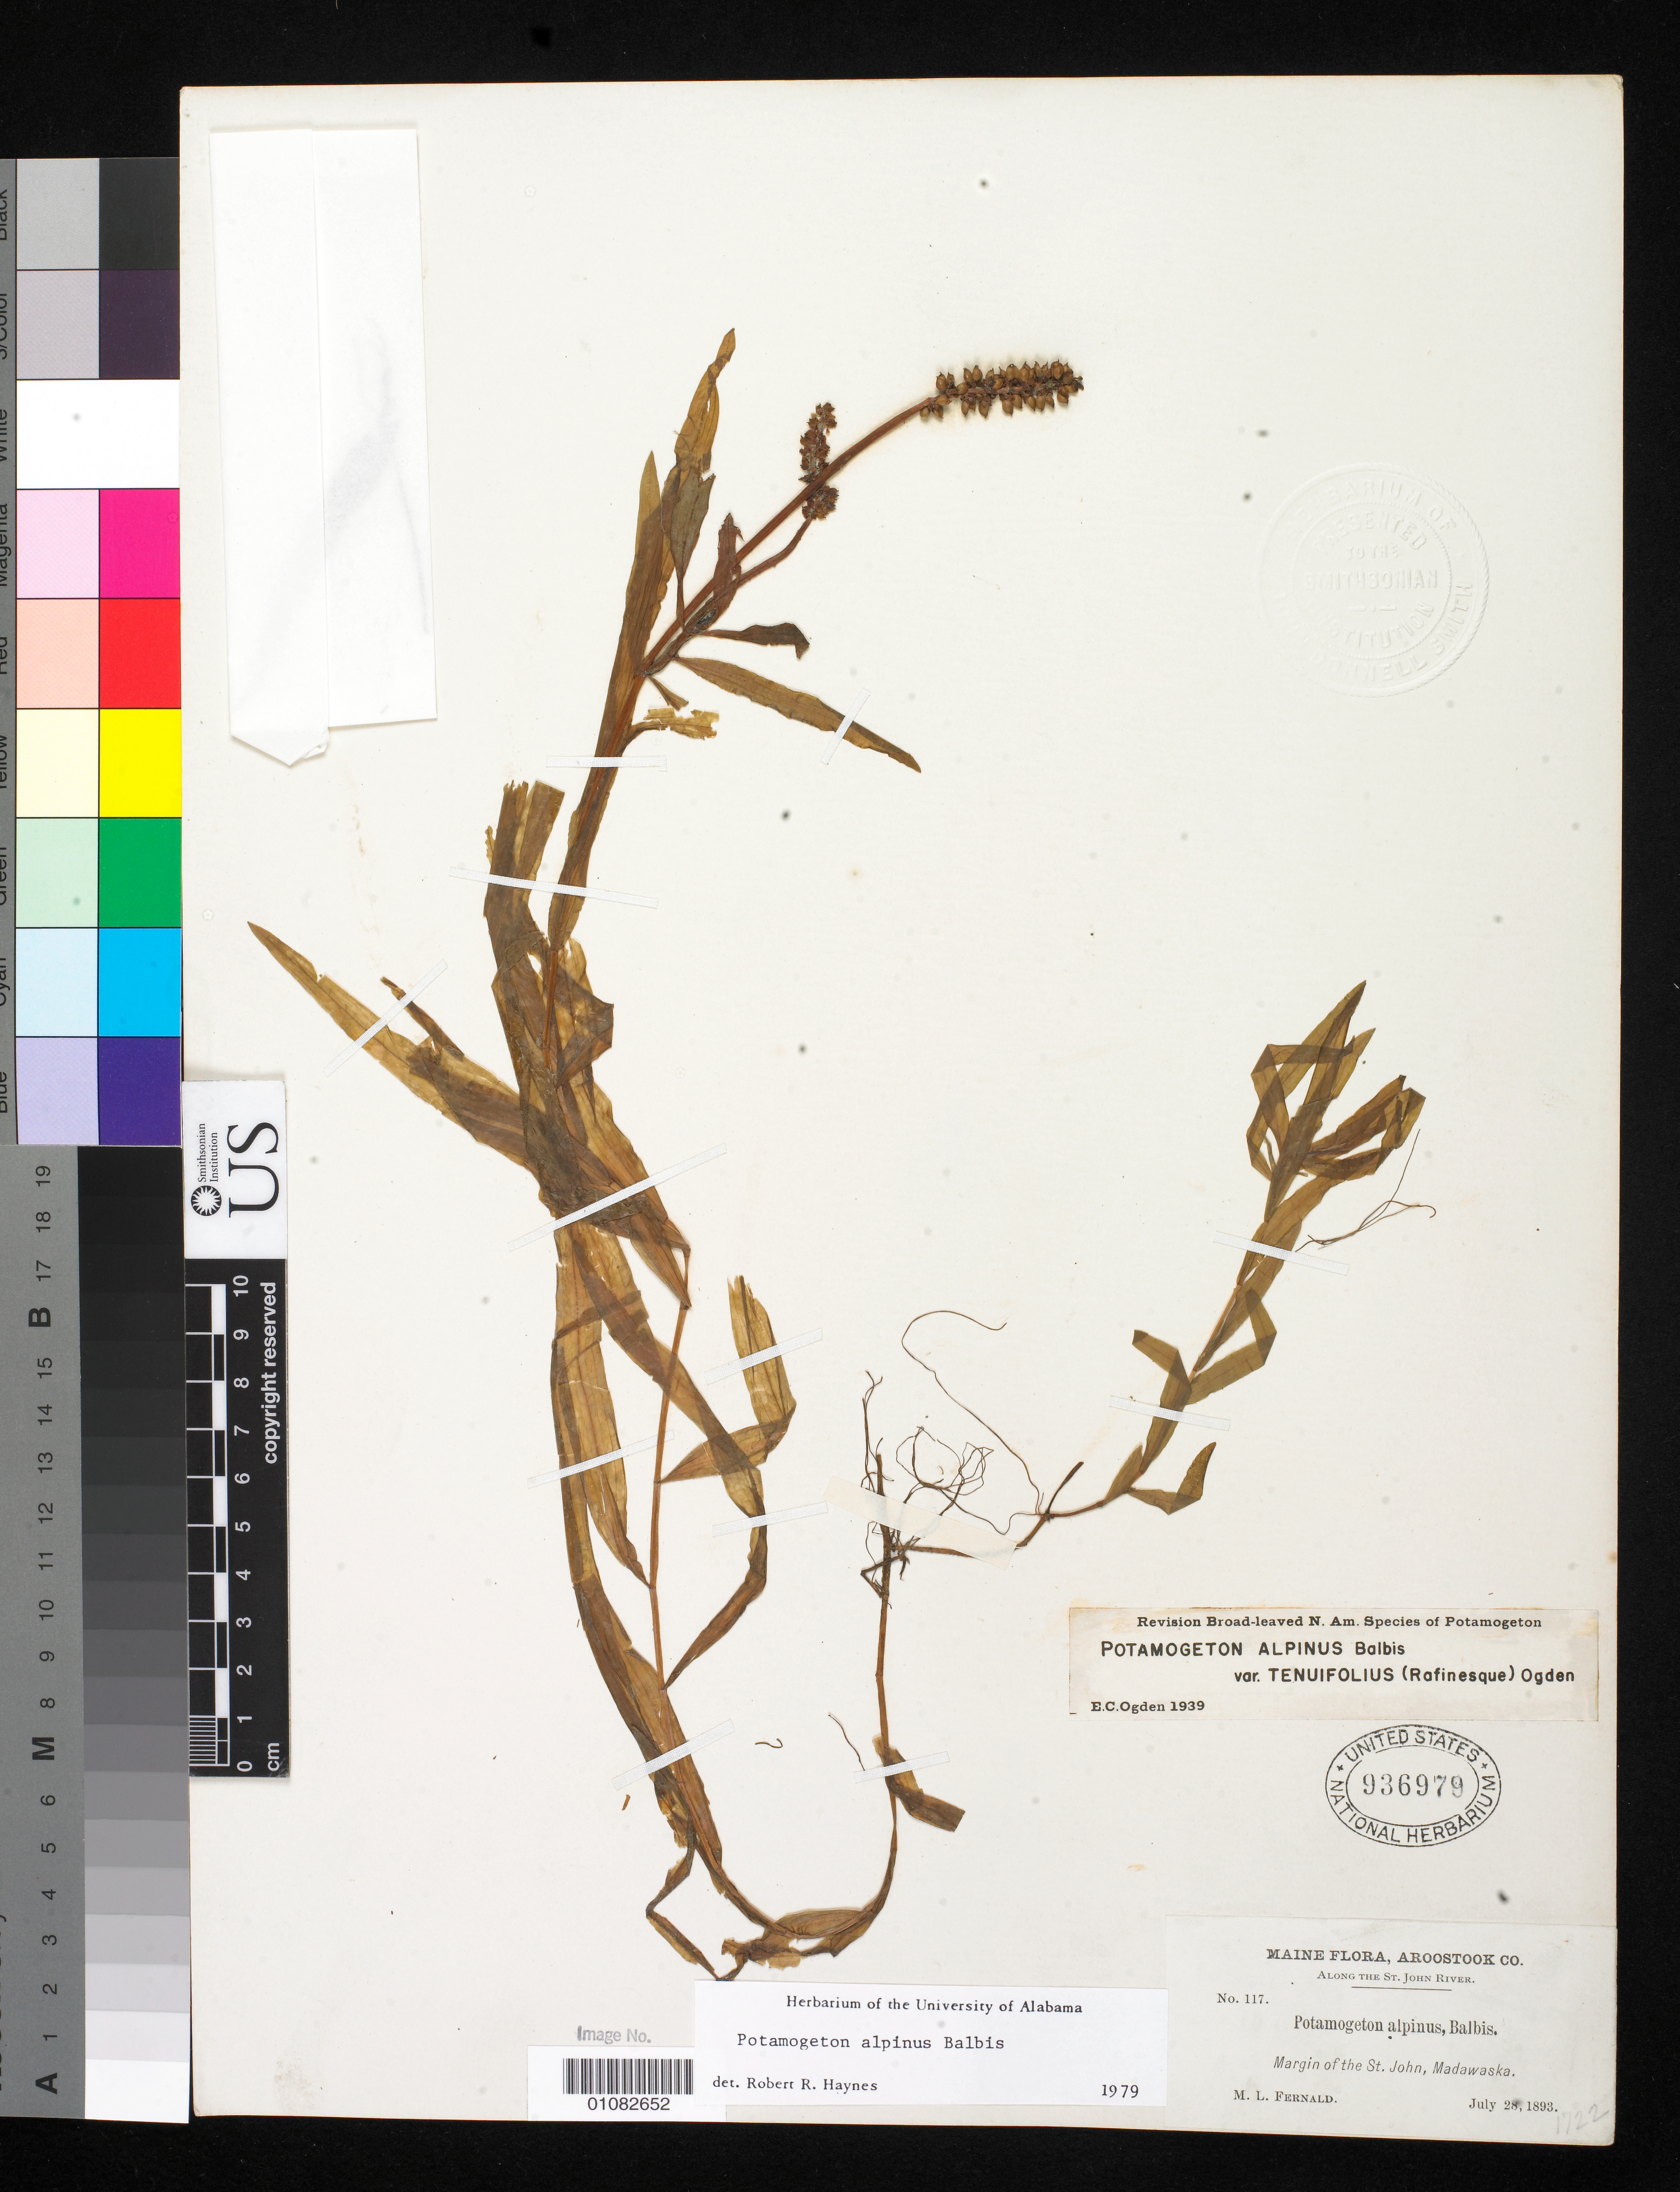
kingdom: Plantae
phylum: Tracheophyta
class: Liliopsida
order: Alismatales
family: Potamogetonaceae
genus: Potamogeton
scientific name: Potamogeton alpinus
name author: Balb.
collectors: M. L. Fernald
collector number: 117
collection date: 1893-07-28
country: United States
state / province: Maine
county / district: Aroostook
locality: margin of the St. John River, Madawaska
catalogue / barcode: US 936979